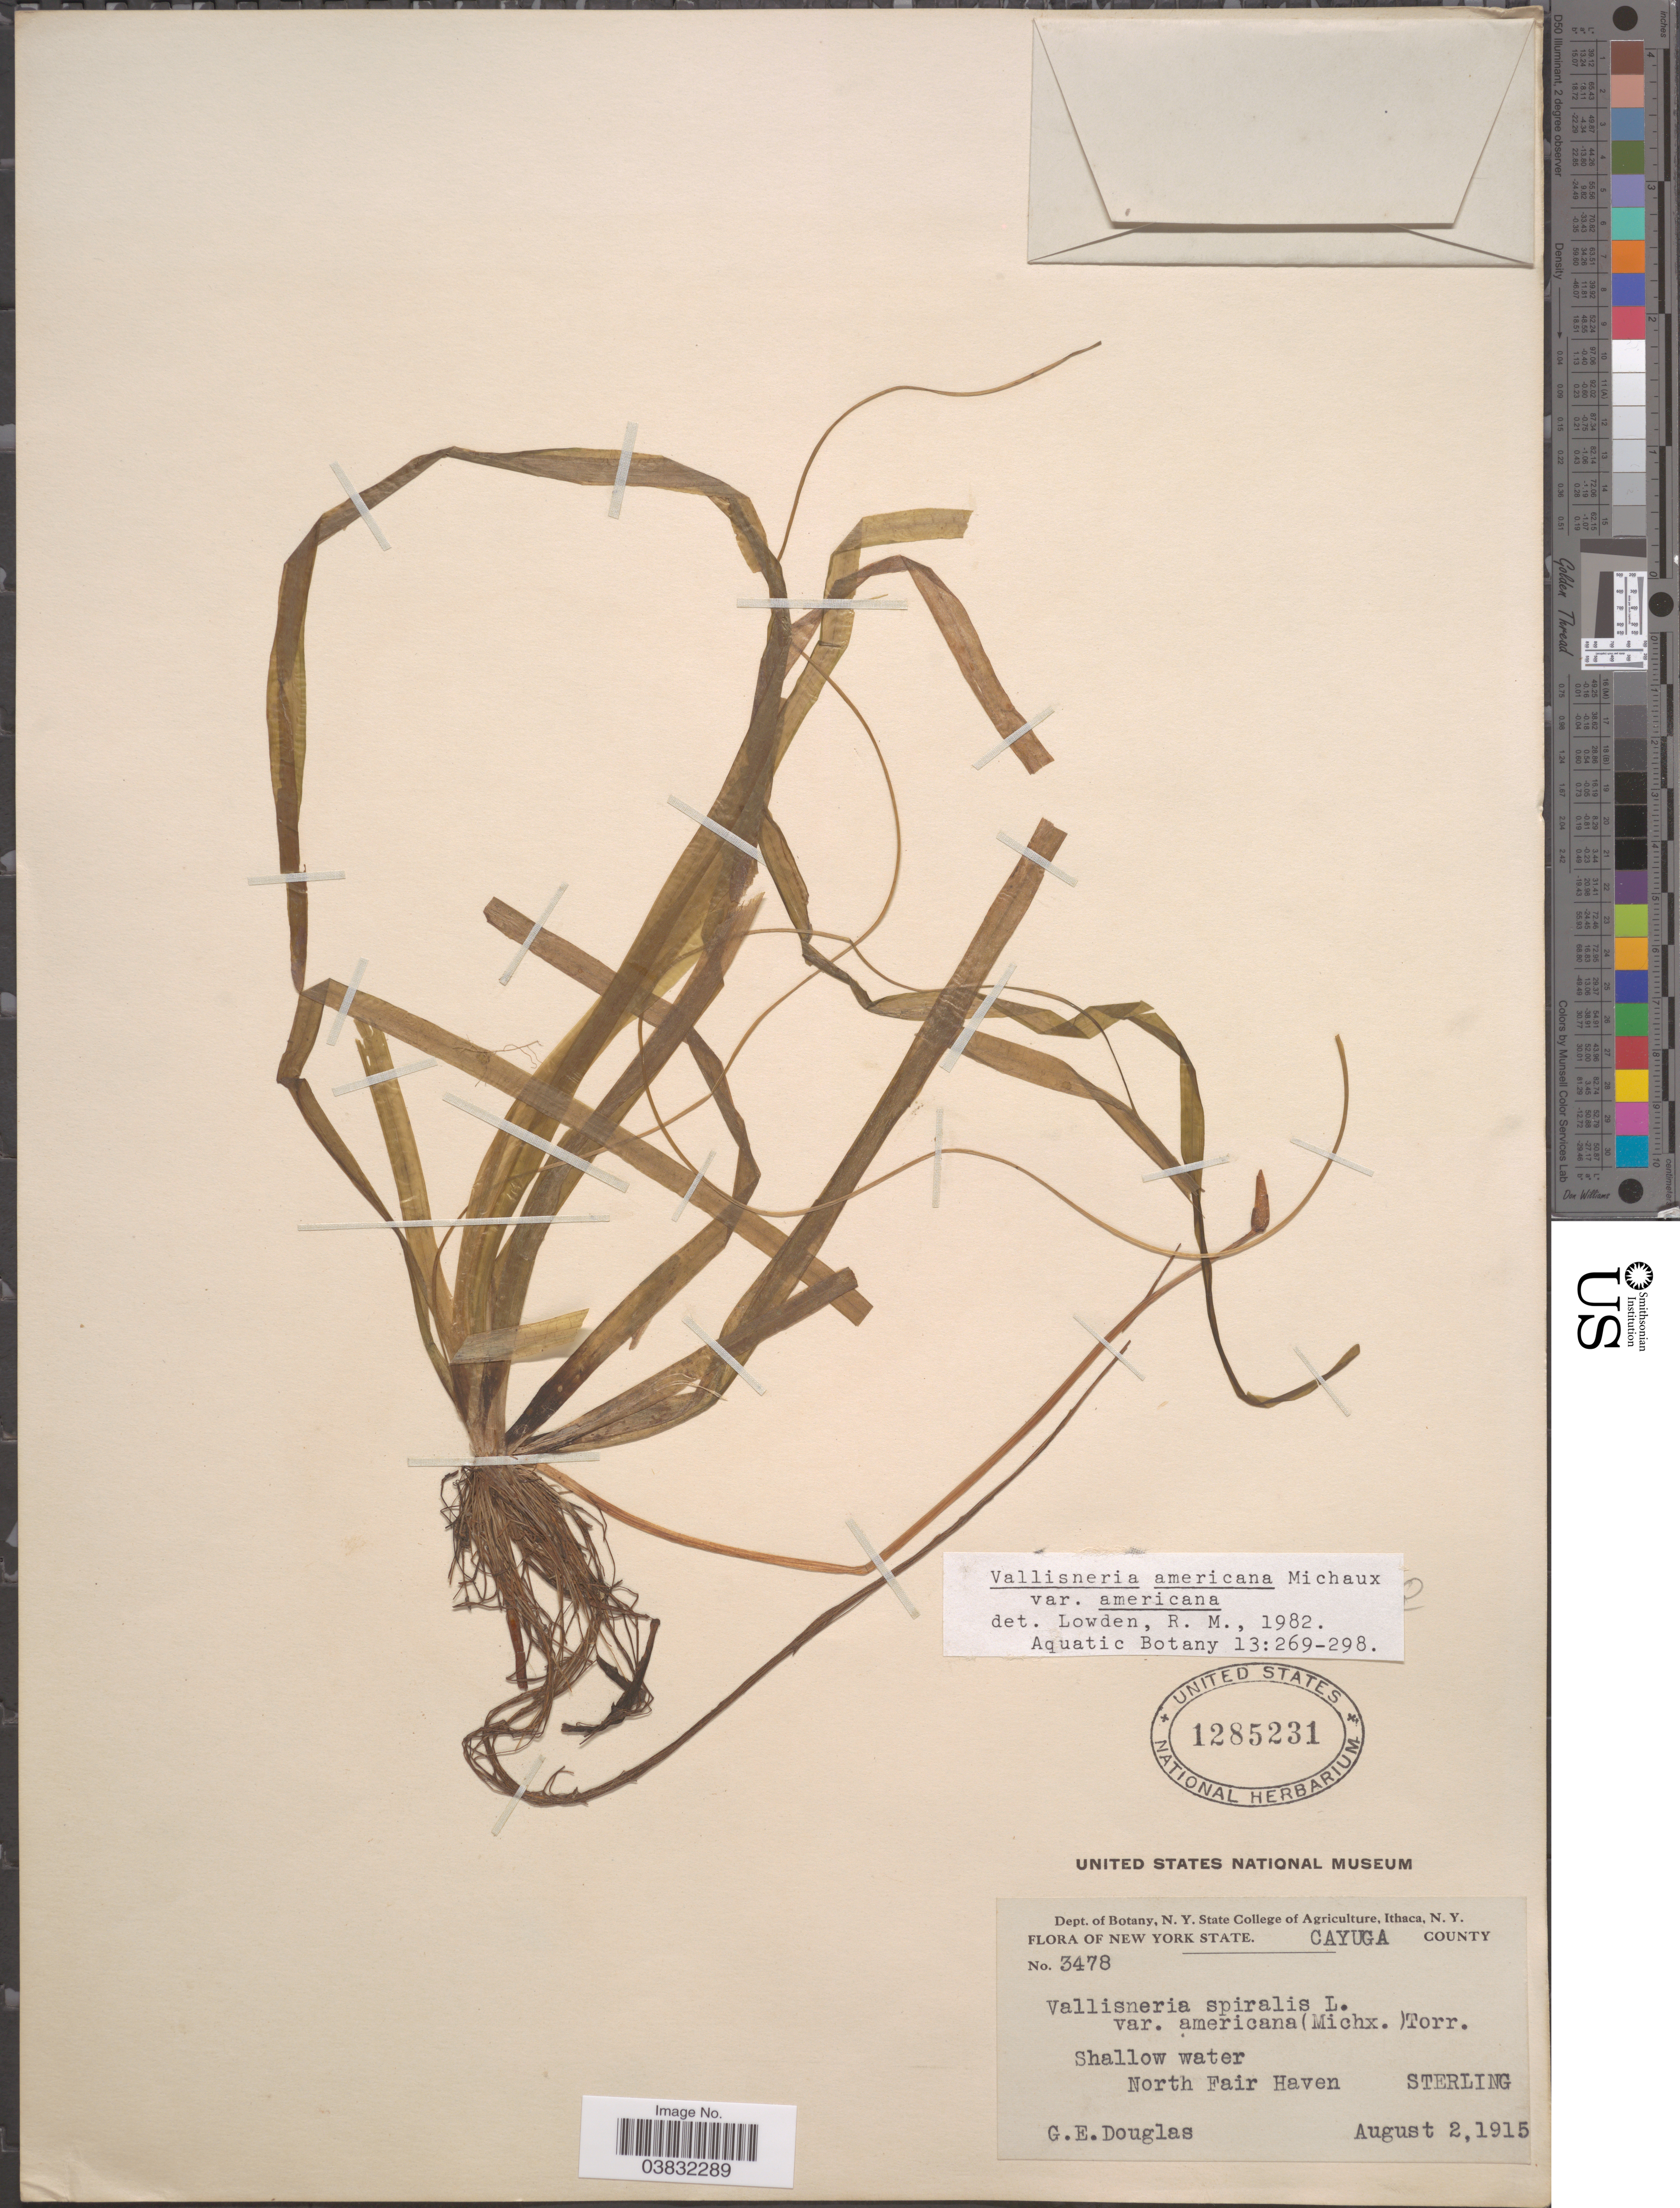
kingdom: Plantae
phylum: Tracheophyta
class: Liliopsida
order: Alismatales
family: Hydrocharitaceae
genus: Vallisneria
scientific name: Vallisneria americana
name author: Michx.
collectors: G. Douglas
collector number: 3478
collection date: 1915-08-02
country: United States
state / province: New York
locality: Cayuga County. Shallow water, North Fair Haven, Sterling.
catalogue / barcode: US 1285231